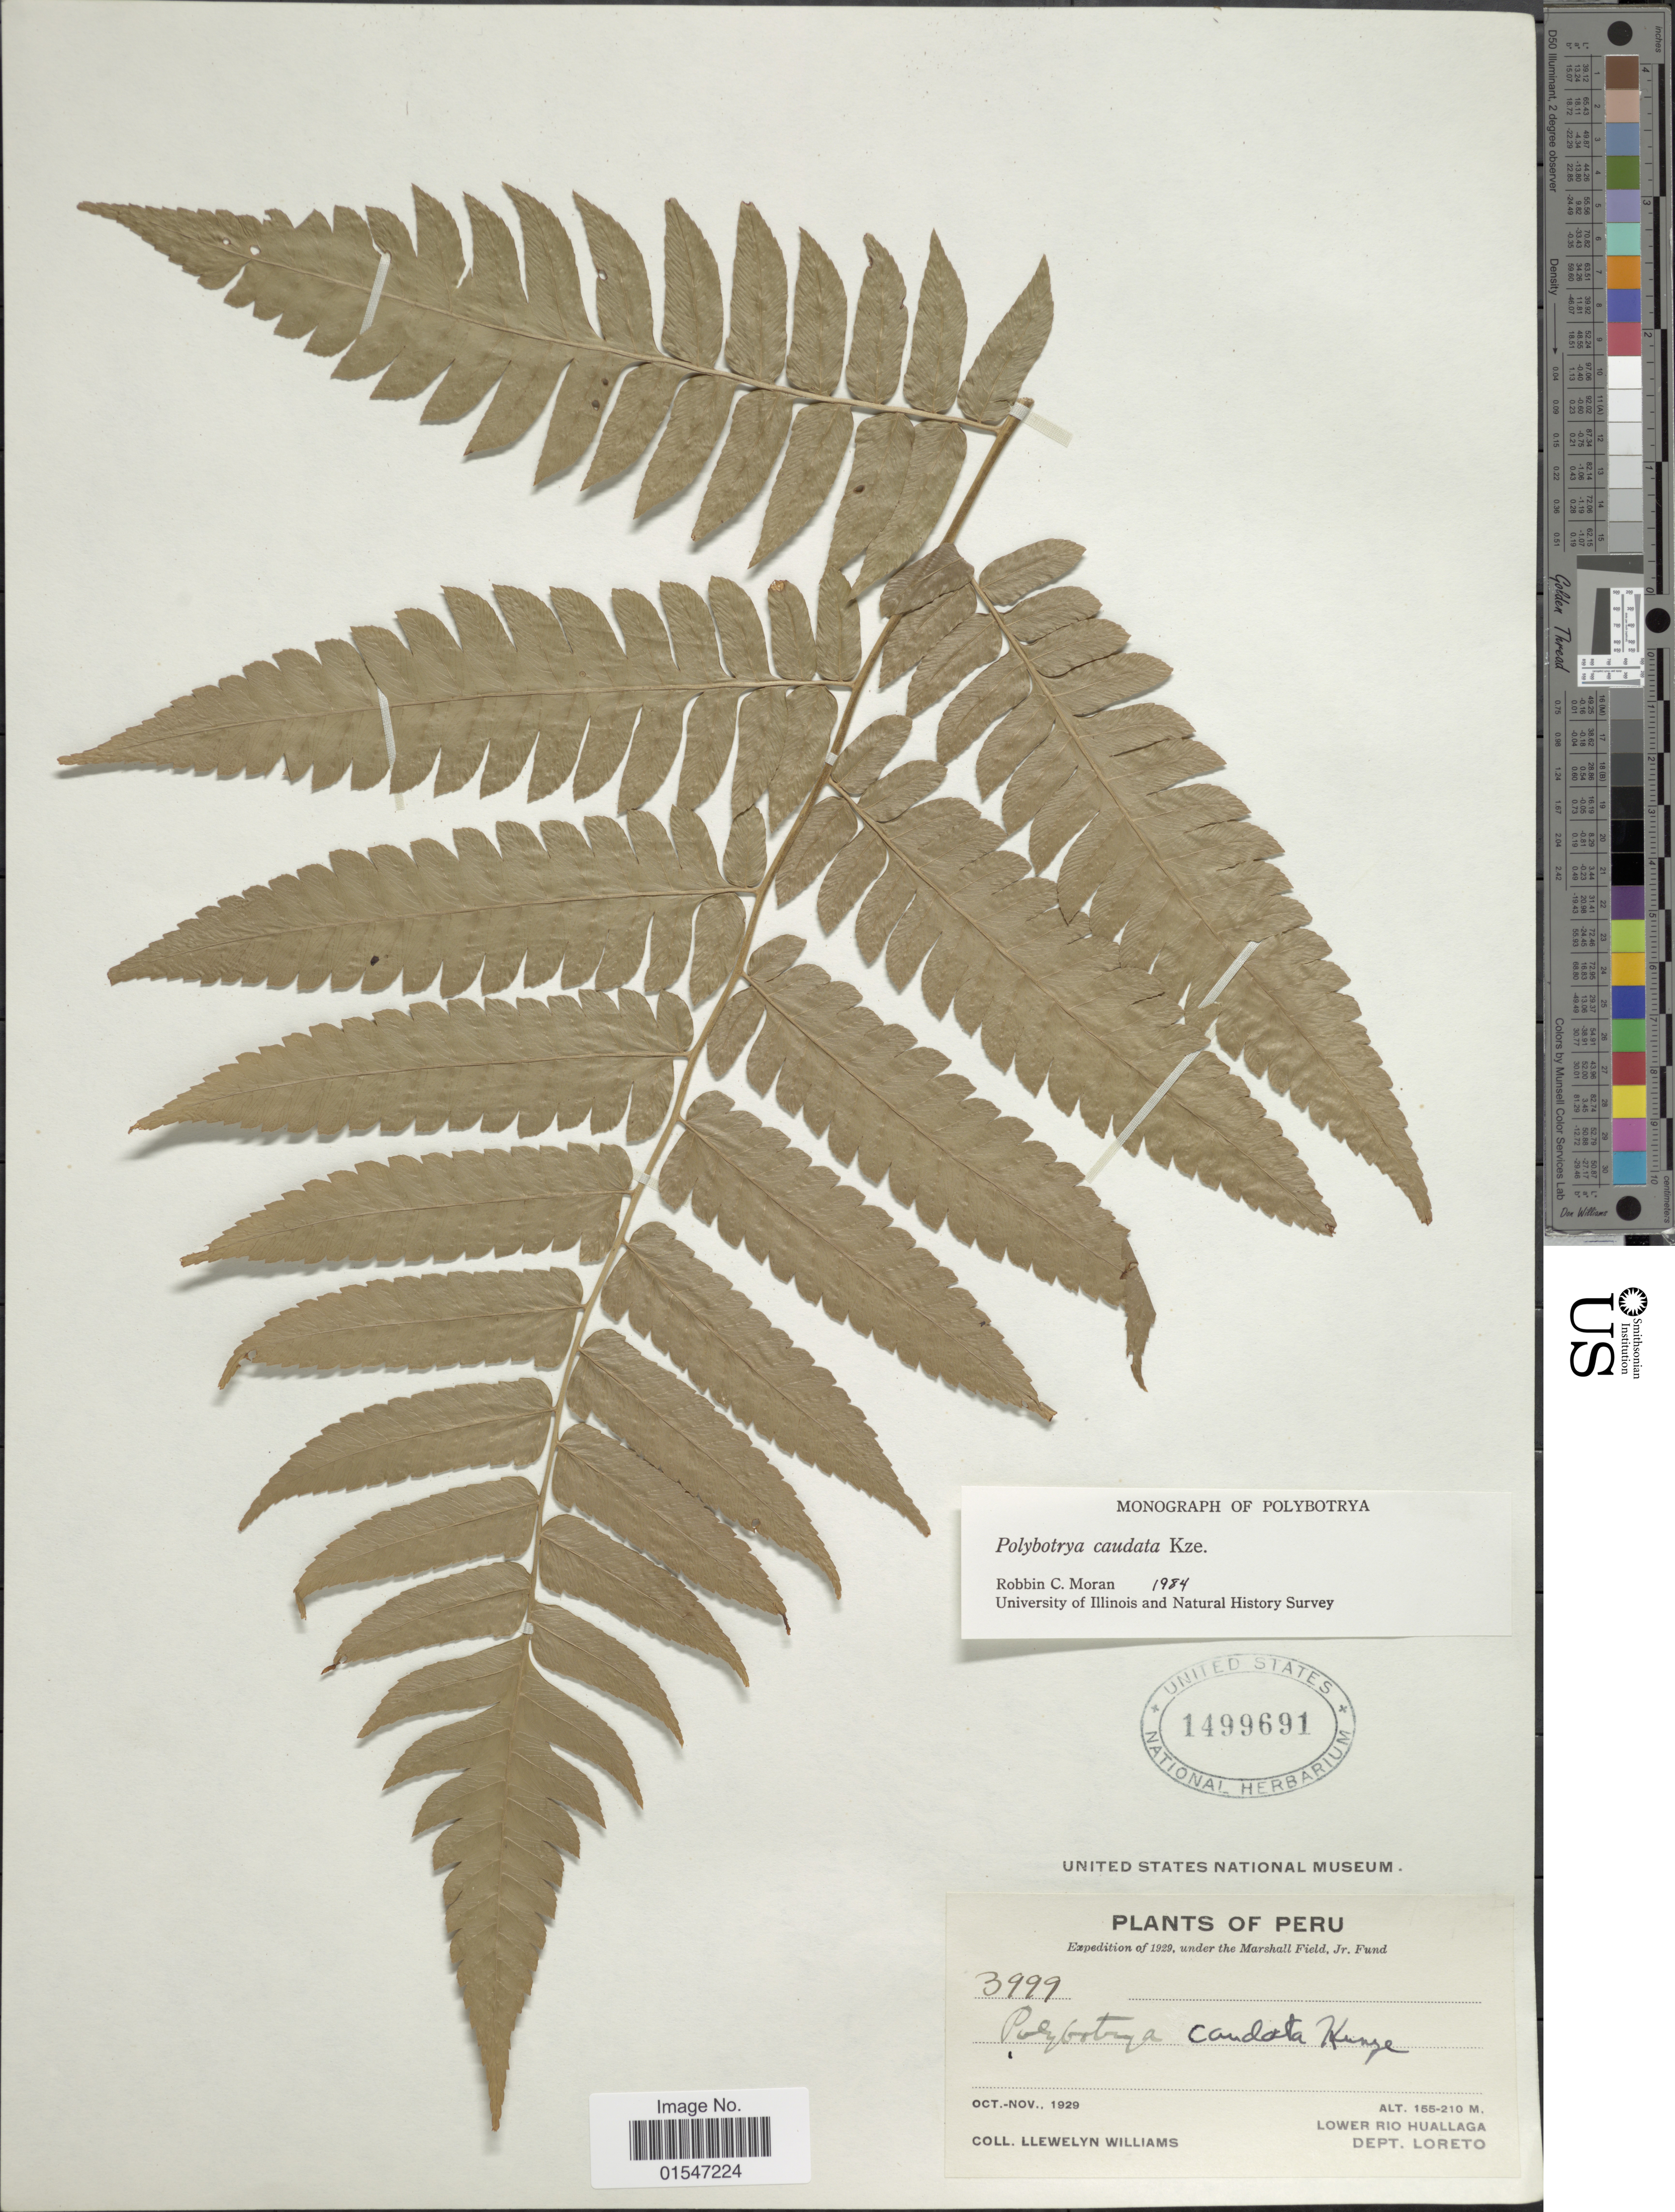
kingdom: Plantae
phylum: Tracheophyta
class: Polypodiopsida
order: Polypodiales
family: Dryopteridaceae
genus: Polybotrya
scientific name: Polybotrya caudata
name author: Kunze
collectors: Ll. Williams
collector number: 3999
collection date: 1929-10/1929-11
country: Peru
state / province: Loreto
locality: Lower Rio Huallaga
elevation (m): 155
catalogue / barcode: US 1499691